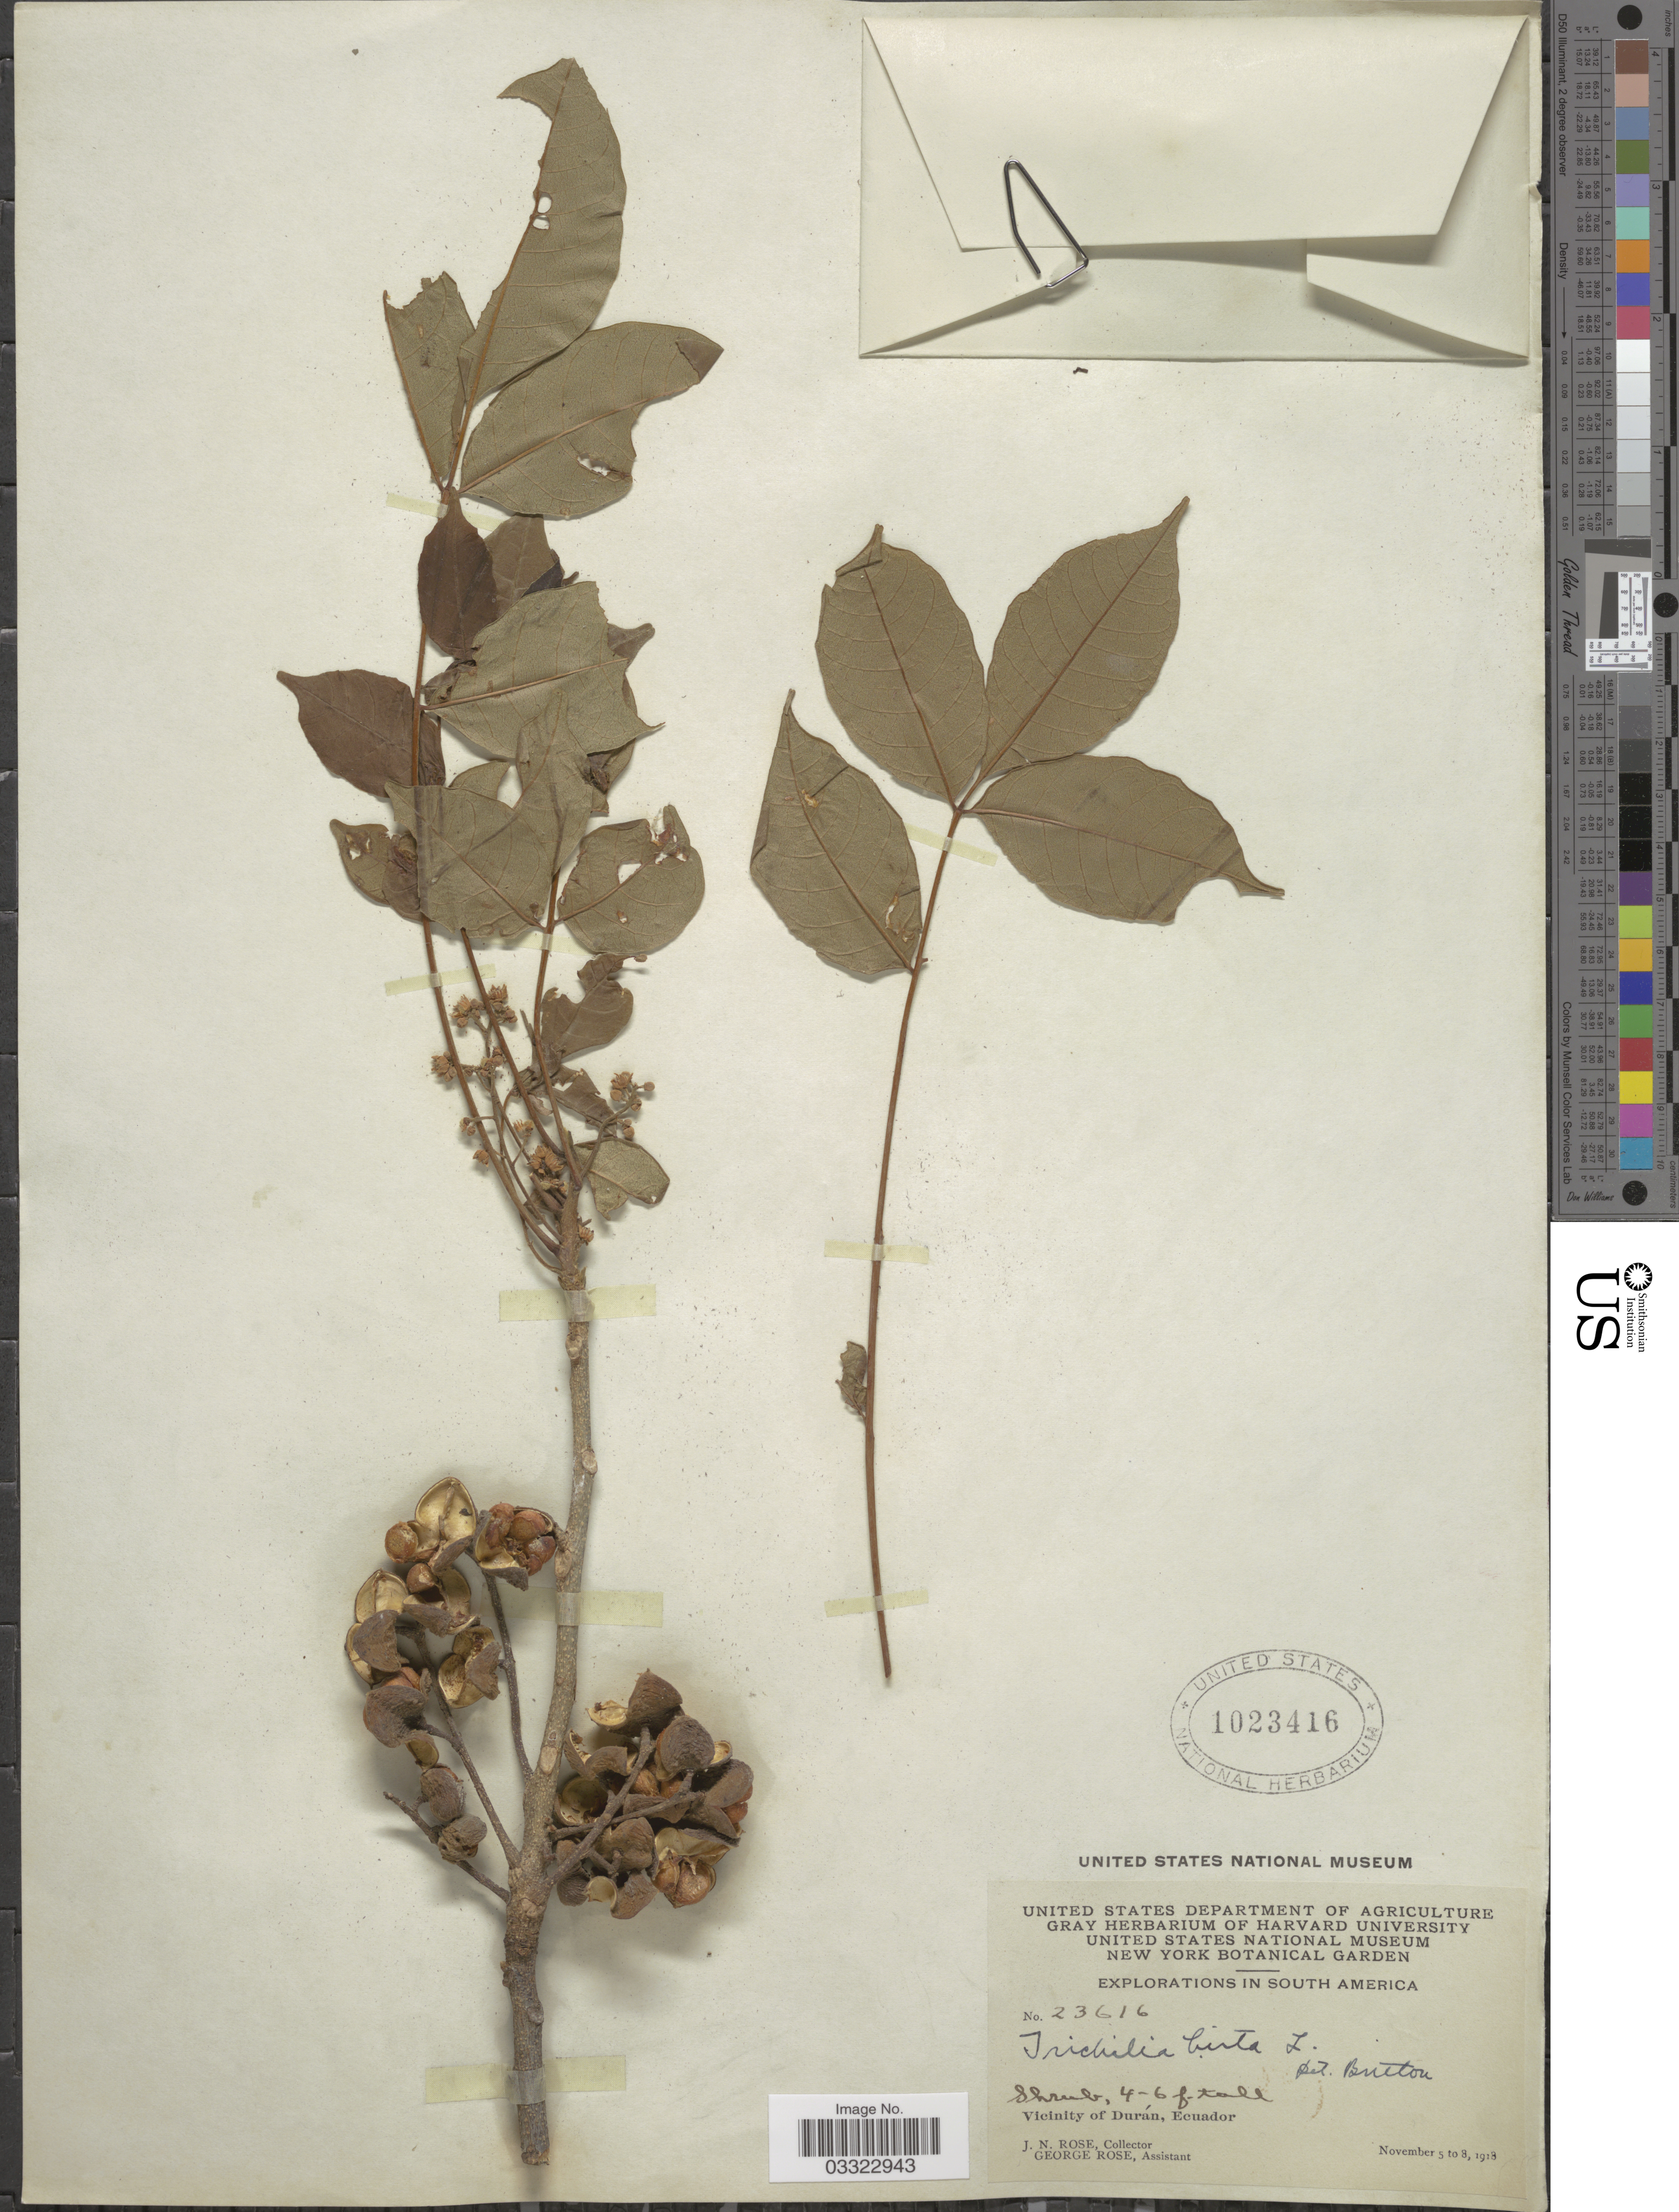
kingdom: Plantae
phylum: Tracheophyta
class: Magnoliopsida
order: Sapindales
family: Meliaceae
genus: Trichilia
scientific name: Trichilia hirta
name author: L.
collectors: J. N. Rose & G. Rose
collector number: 23616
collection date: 1918-11-05/1918-11-08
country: Ecuador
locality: Vicinity of Durán.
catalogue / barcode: US 1023416